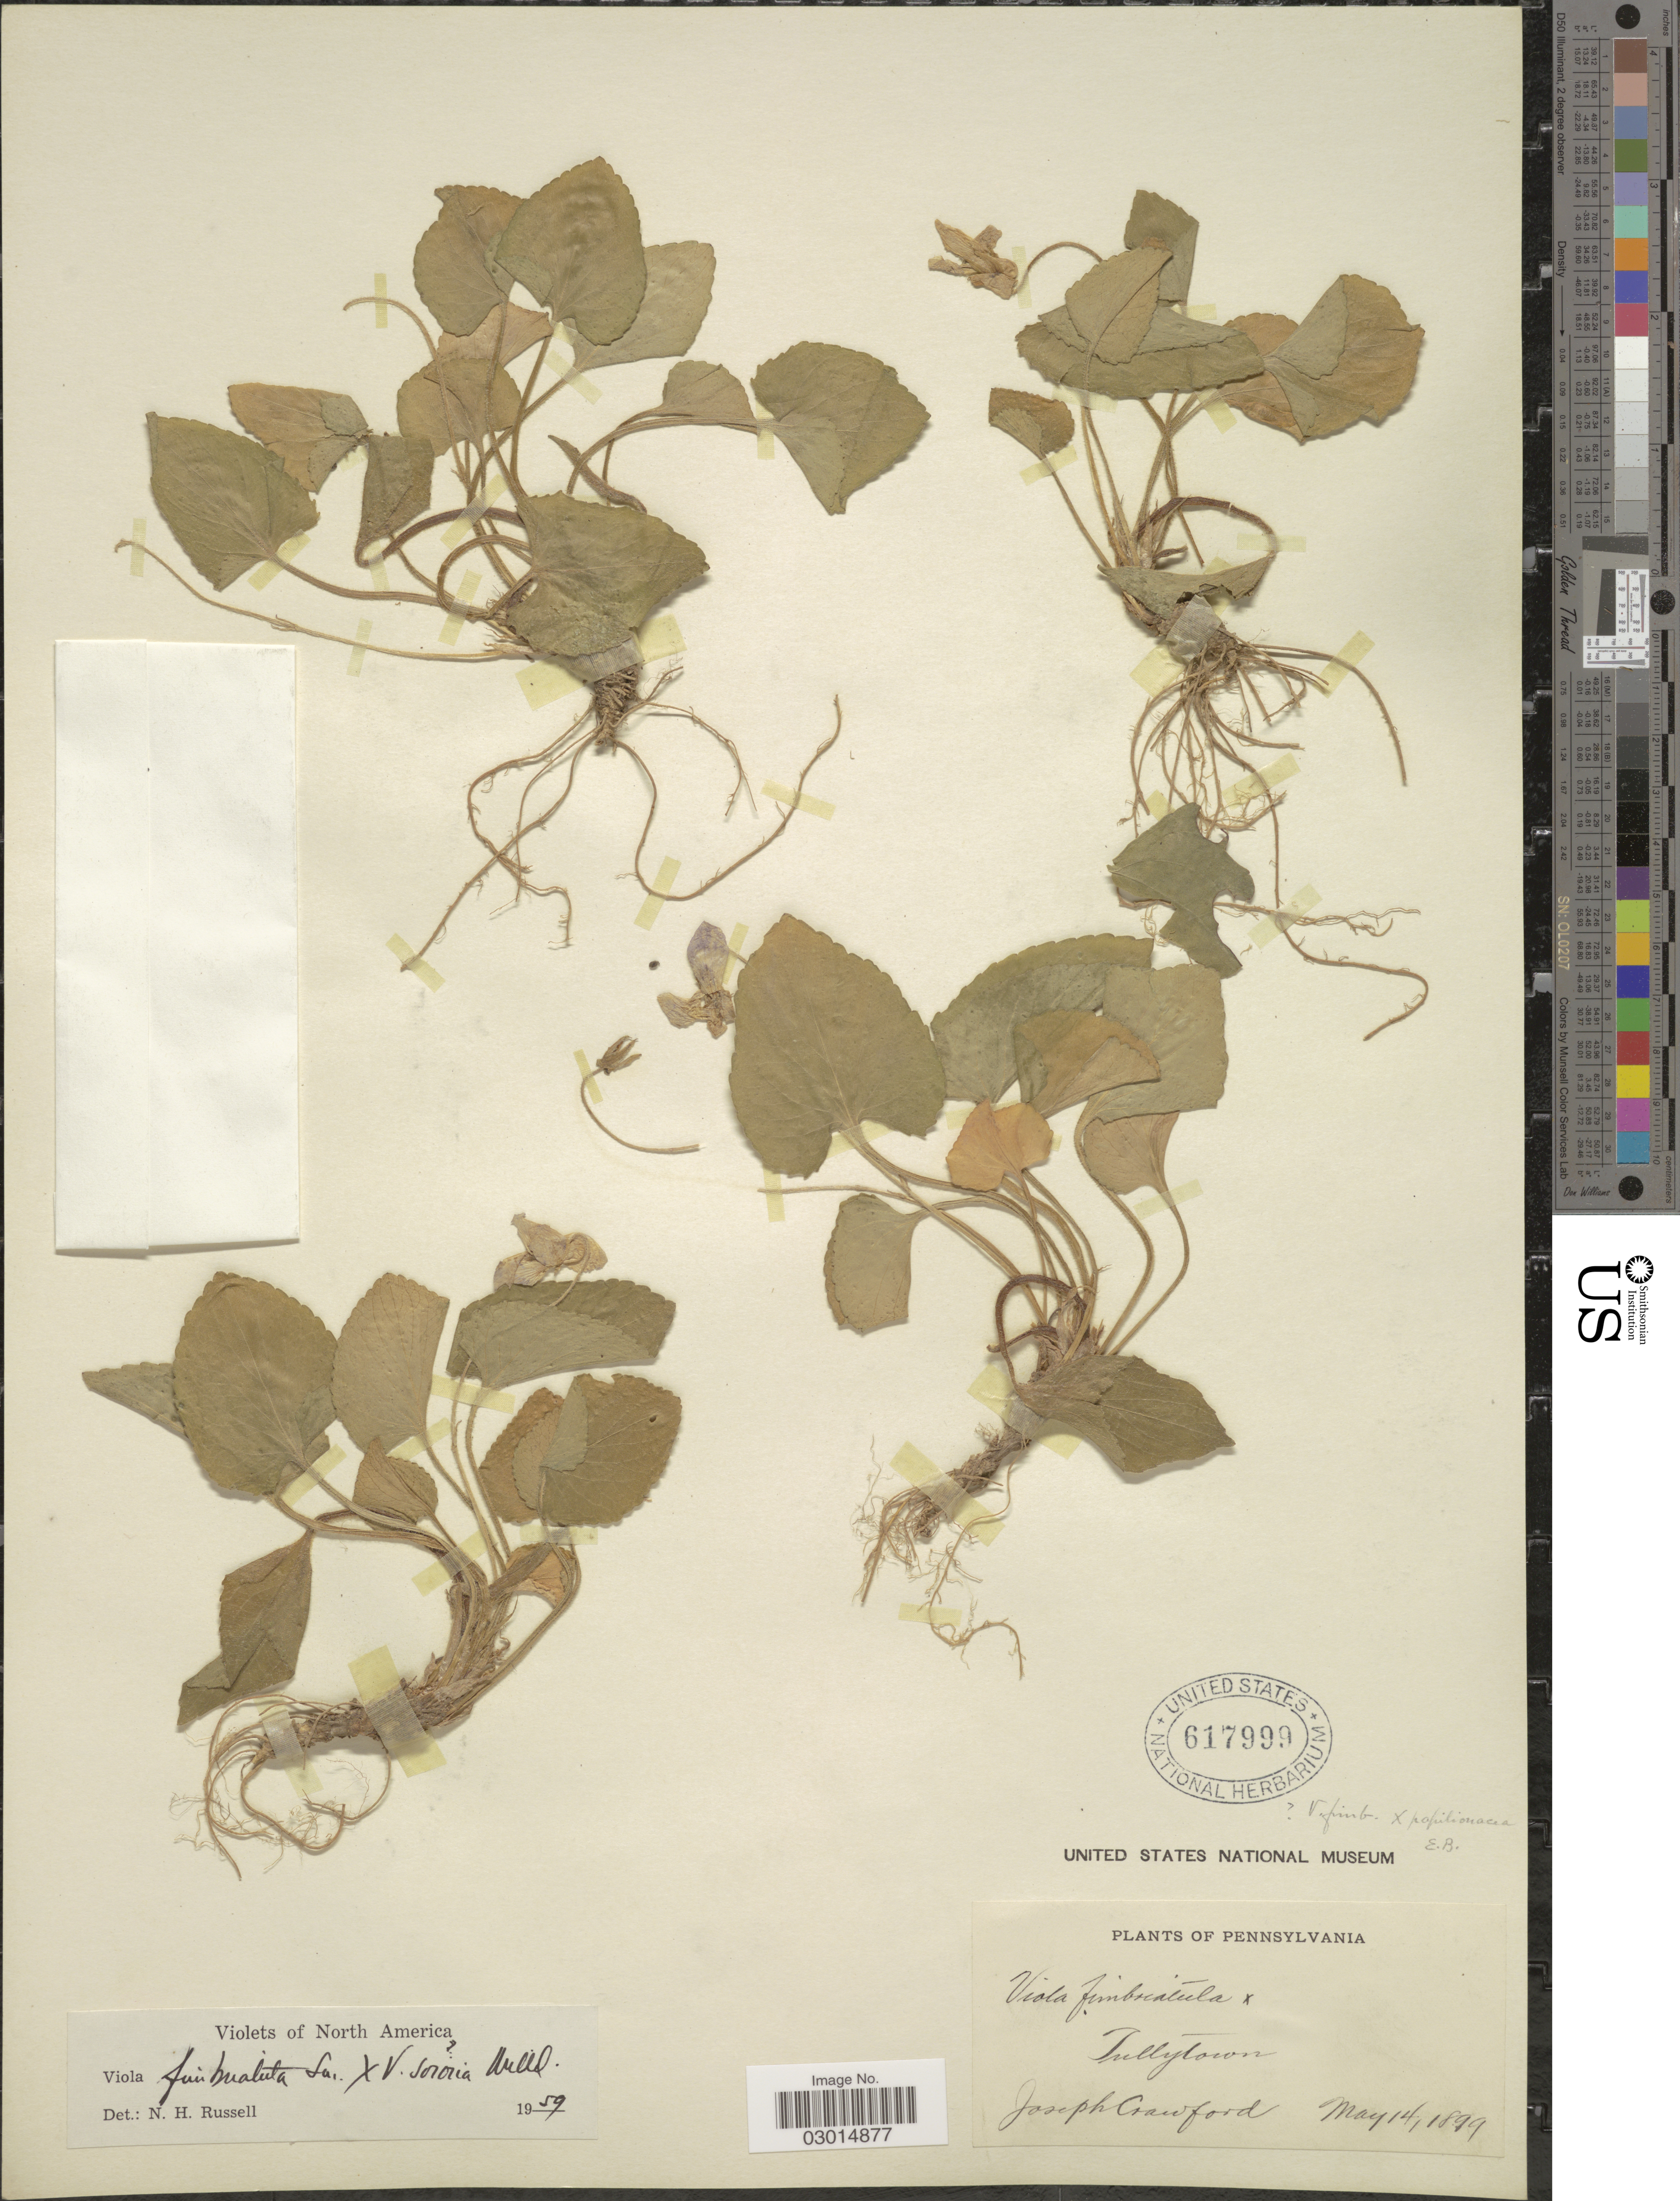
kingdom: Plantae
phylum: Tracheophyta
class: Magnoliopsida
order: Malpighiales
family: Violaceae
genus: Viola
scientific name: Viola fimbriatula x V. sororia Willd.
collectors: J. Crawford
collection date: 1899-05-14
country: United States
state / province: Pennsylvania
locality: Tullytown.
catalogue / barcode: US 617999